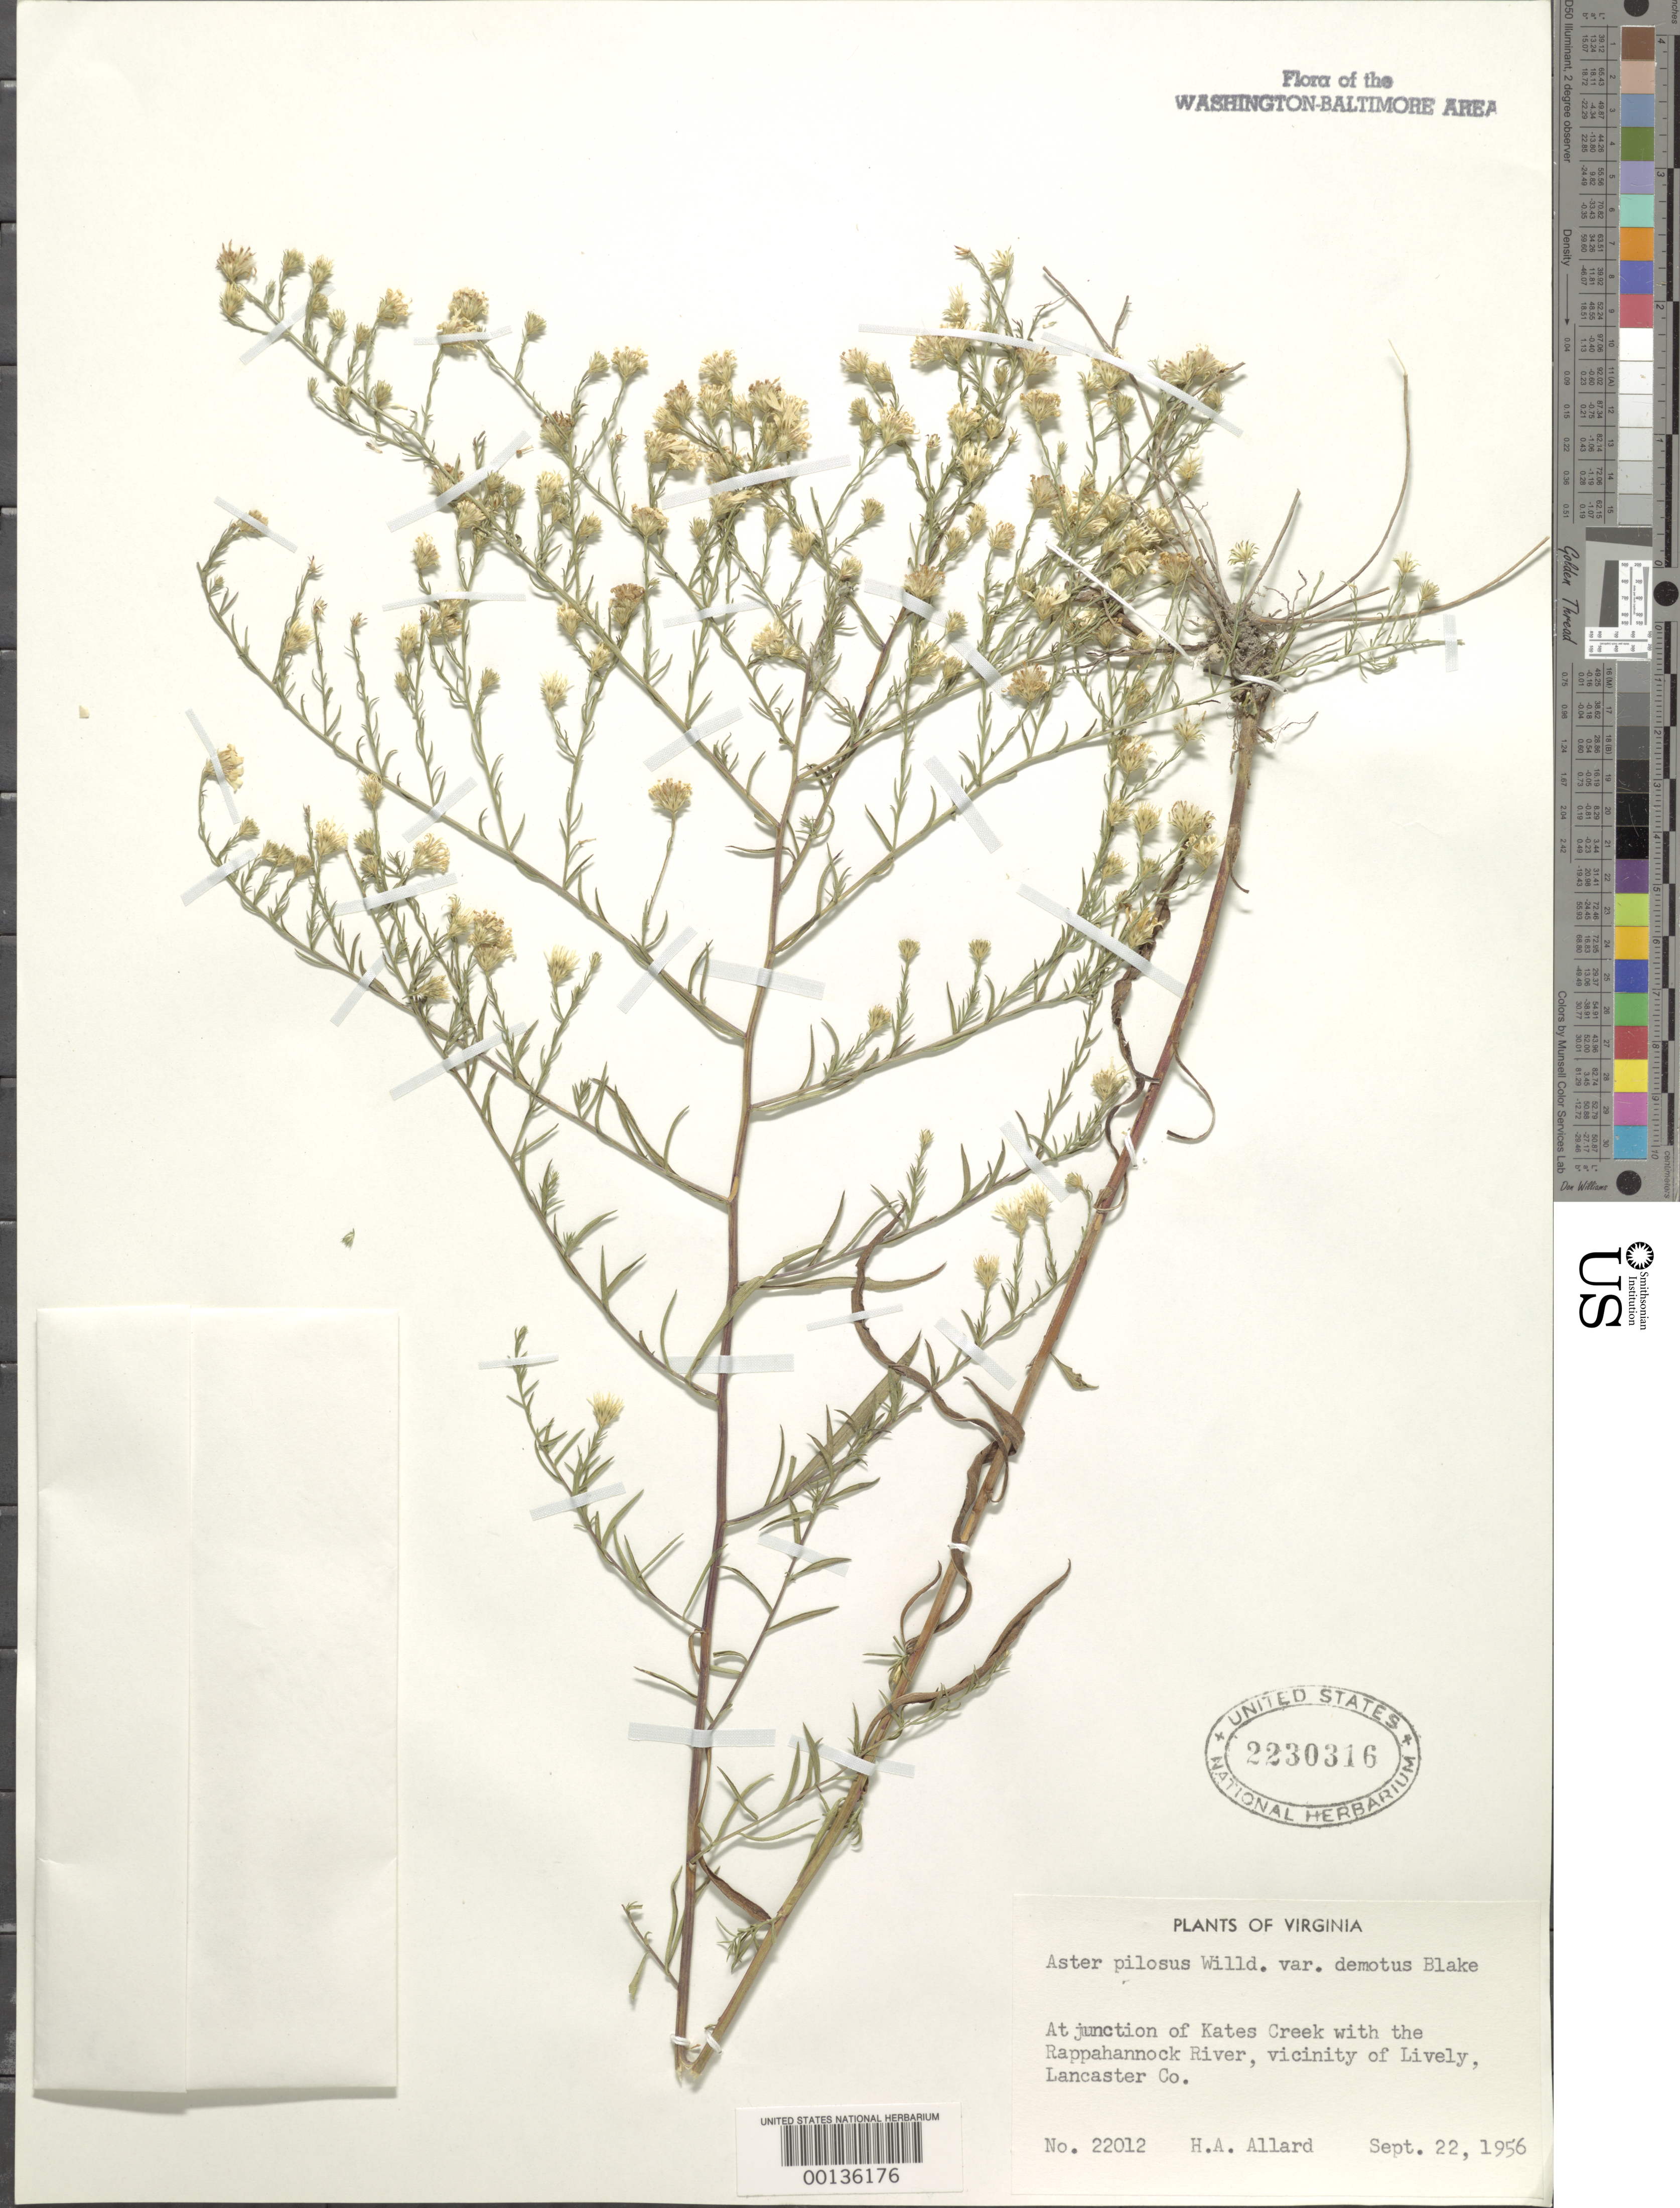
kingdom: Plantae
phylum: Tracheophyta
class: Magnoliopsida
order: Asterales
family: Asteraceae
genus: Symphyotrichum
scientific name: Symphyotrichum pilosum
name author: (Willd.) G.L. Nesom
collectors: H. A. Allard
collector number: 22012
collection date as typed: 22 Sep 1956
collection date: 1956-09-22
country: United States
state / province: Virginia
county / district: Lancaster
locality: junction of Kates Creek with Rappahannock River, Lively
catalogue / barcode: US 2230316